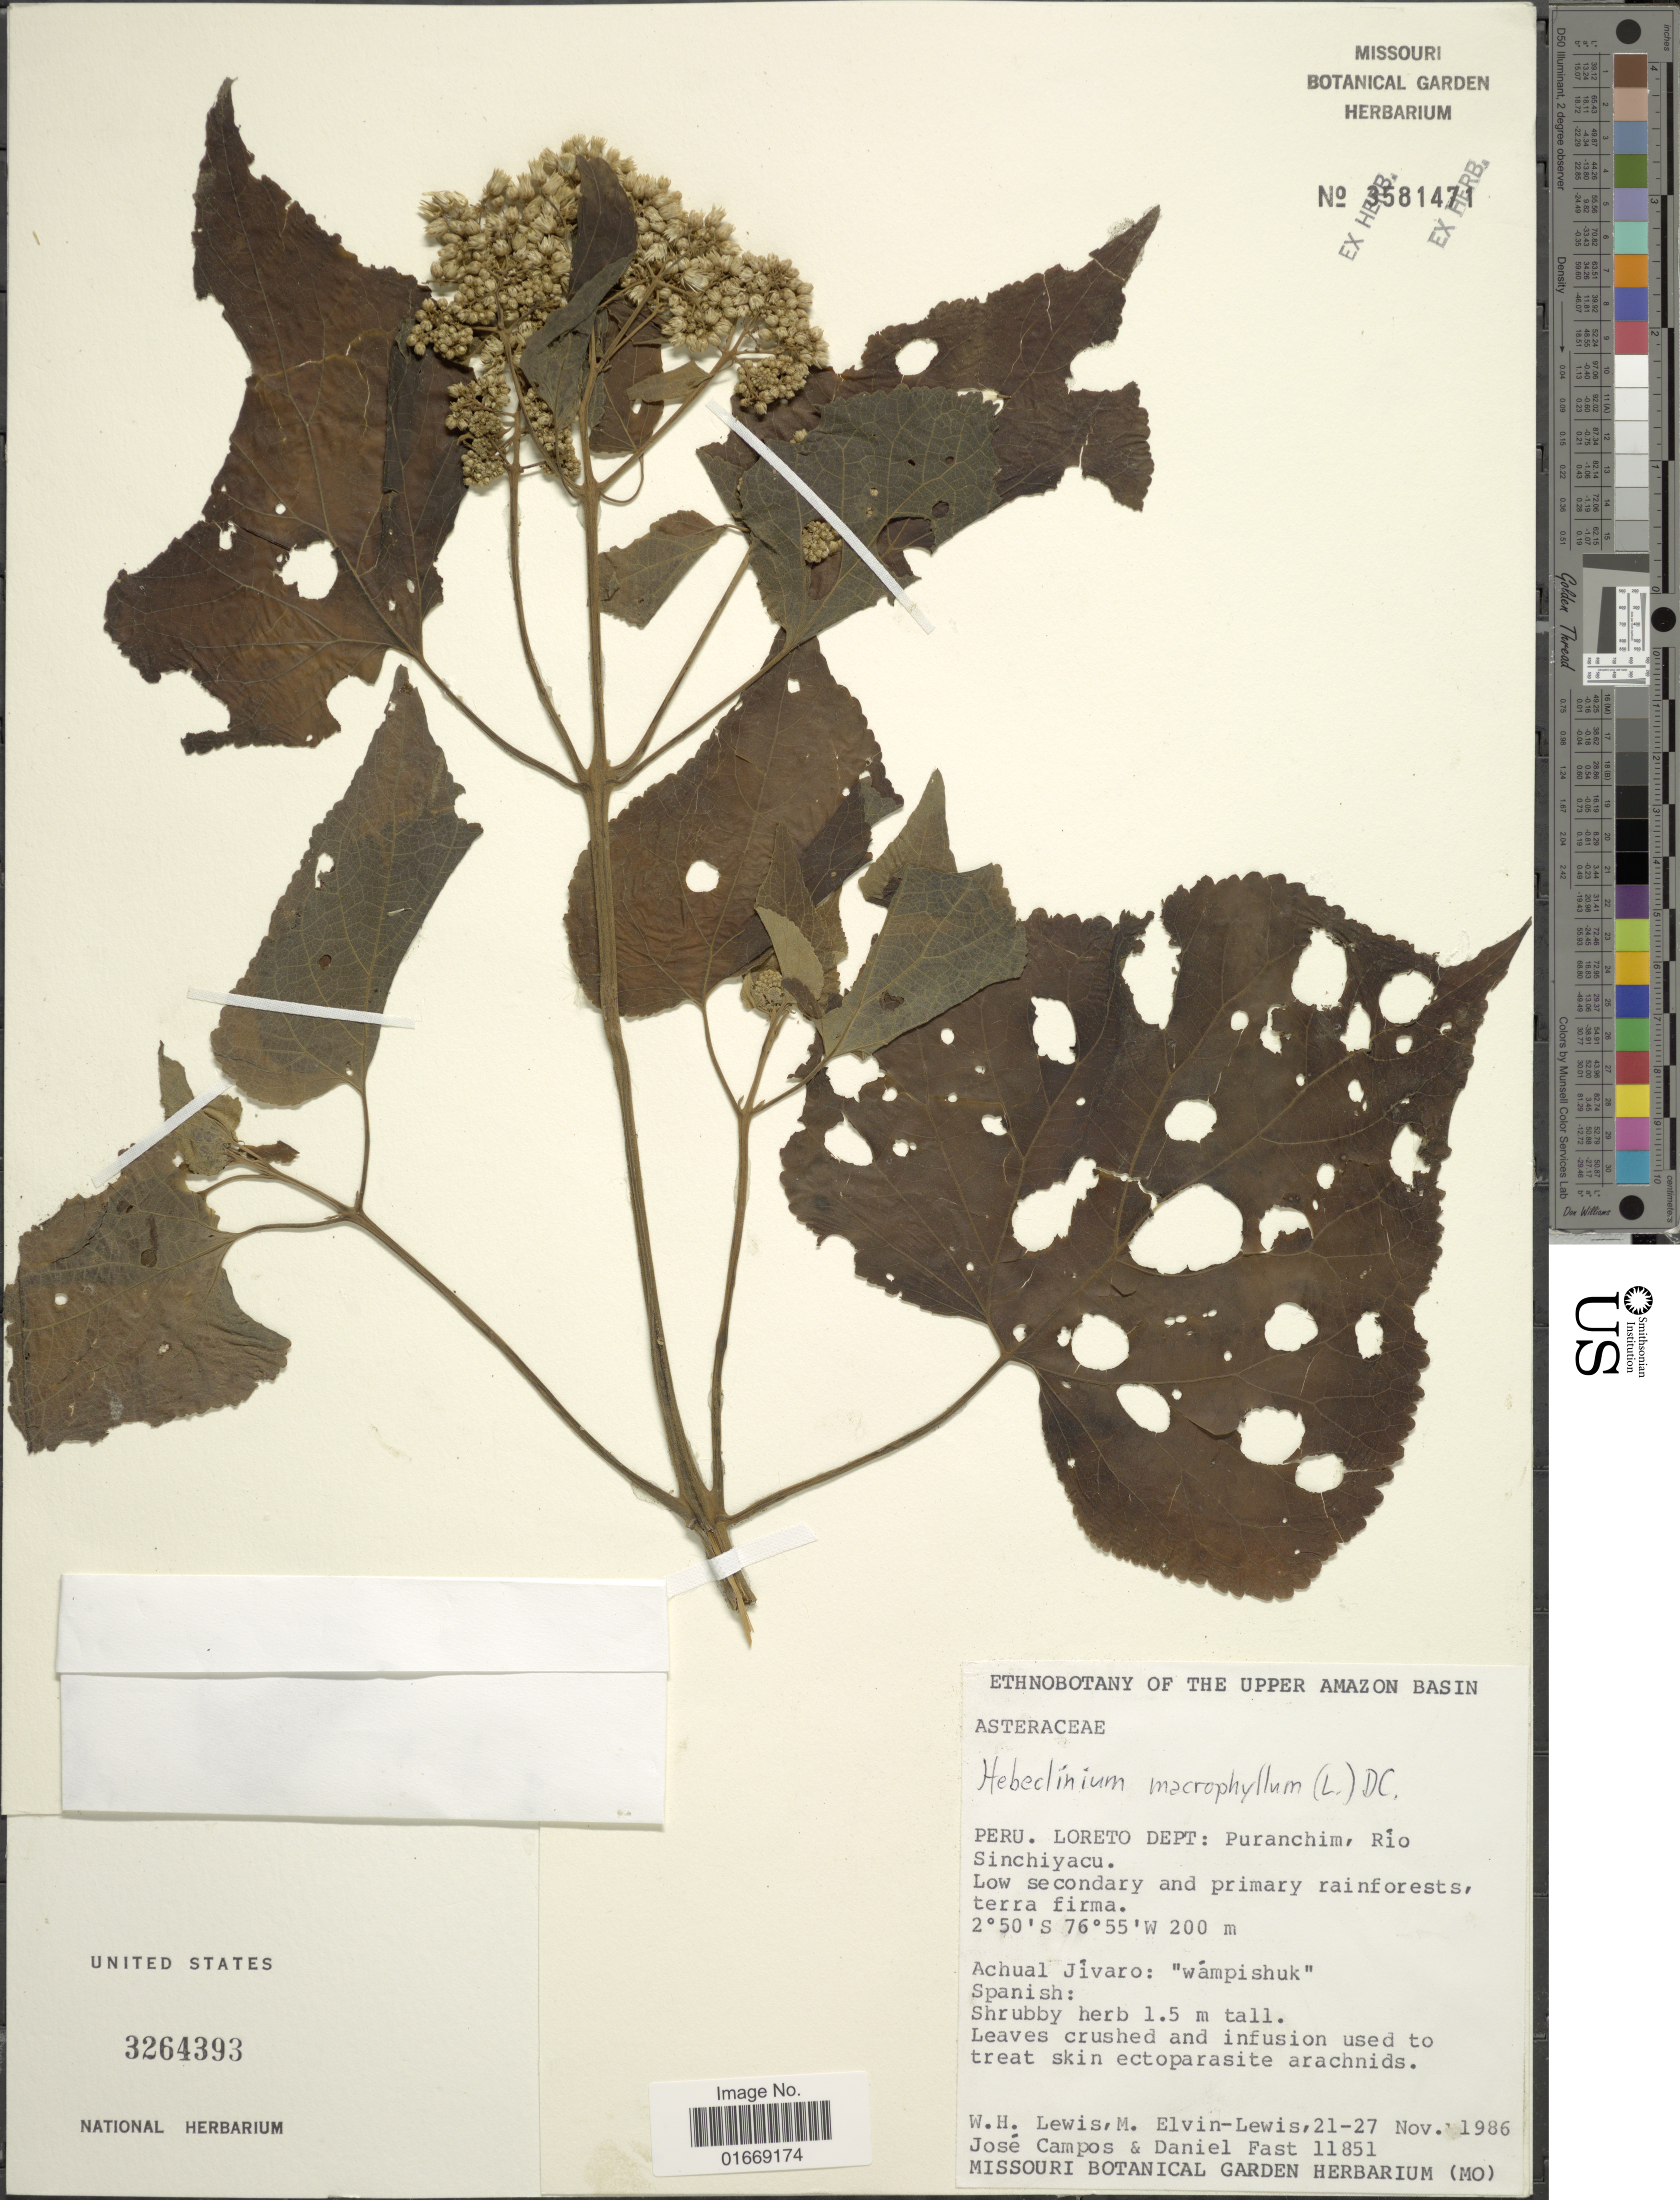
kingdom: Plantae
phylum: Tracheophyta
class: Magnoliopsida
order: Asterales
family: Asteraceae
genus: Hebeclinium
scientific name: Hebeclinium macrophyllum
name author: (L.) DC.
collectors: W. H. Lewis, M. Elvin-Lewis, J. Campos & D. Fast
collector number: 11851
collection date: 1986-11-21/1986-11-27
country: Peru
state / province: Loreto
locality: Dept. Puranchim, Rio Sinchiyacu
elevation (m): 200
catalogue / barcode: US 3264393